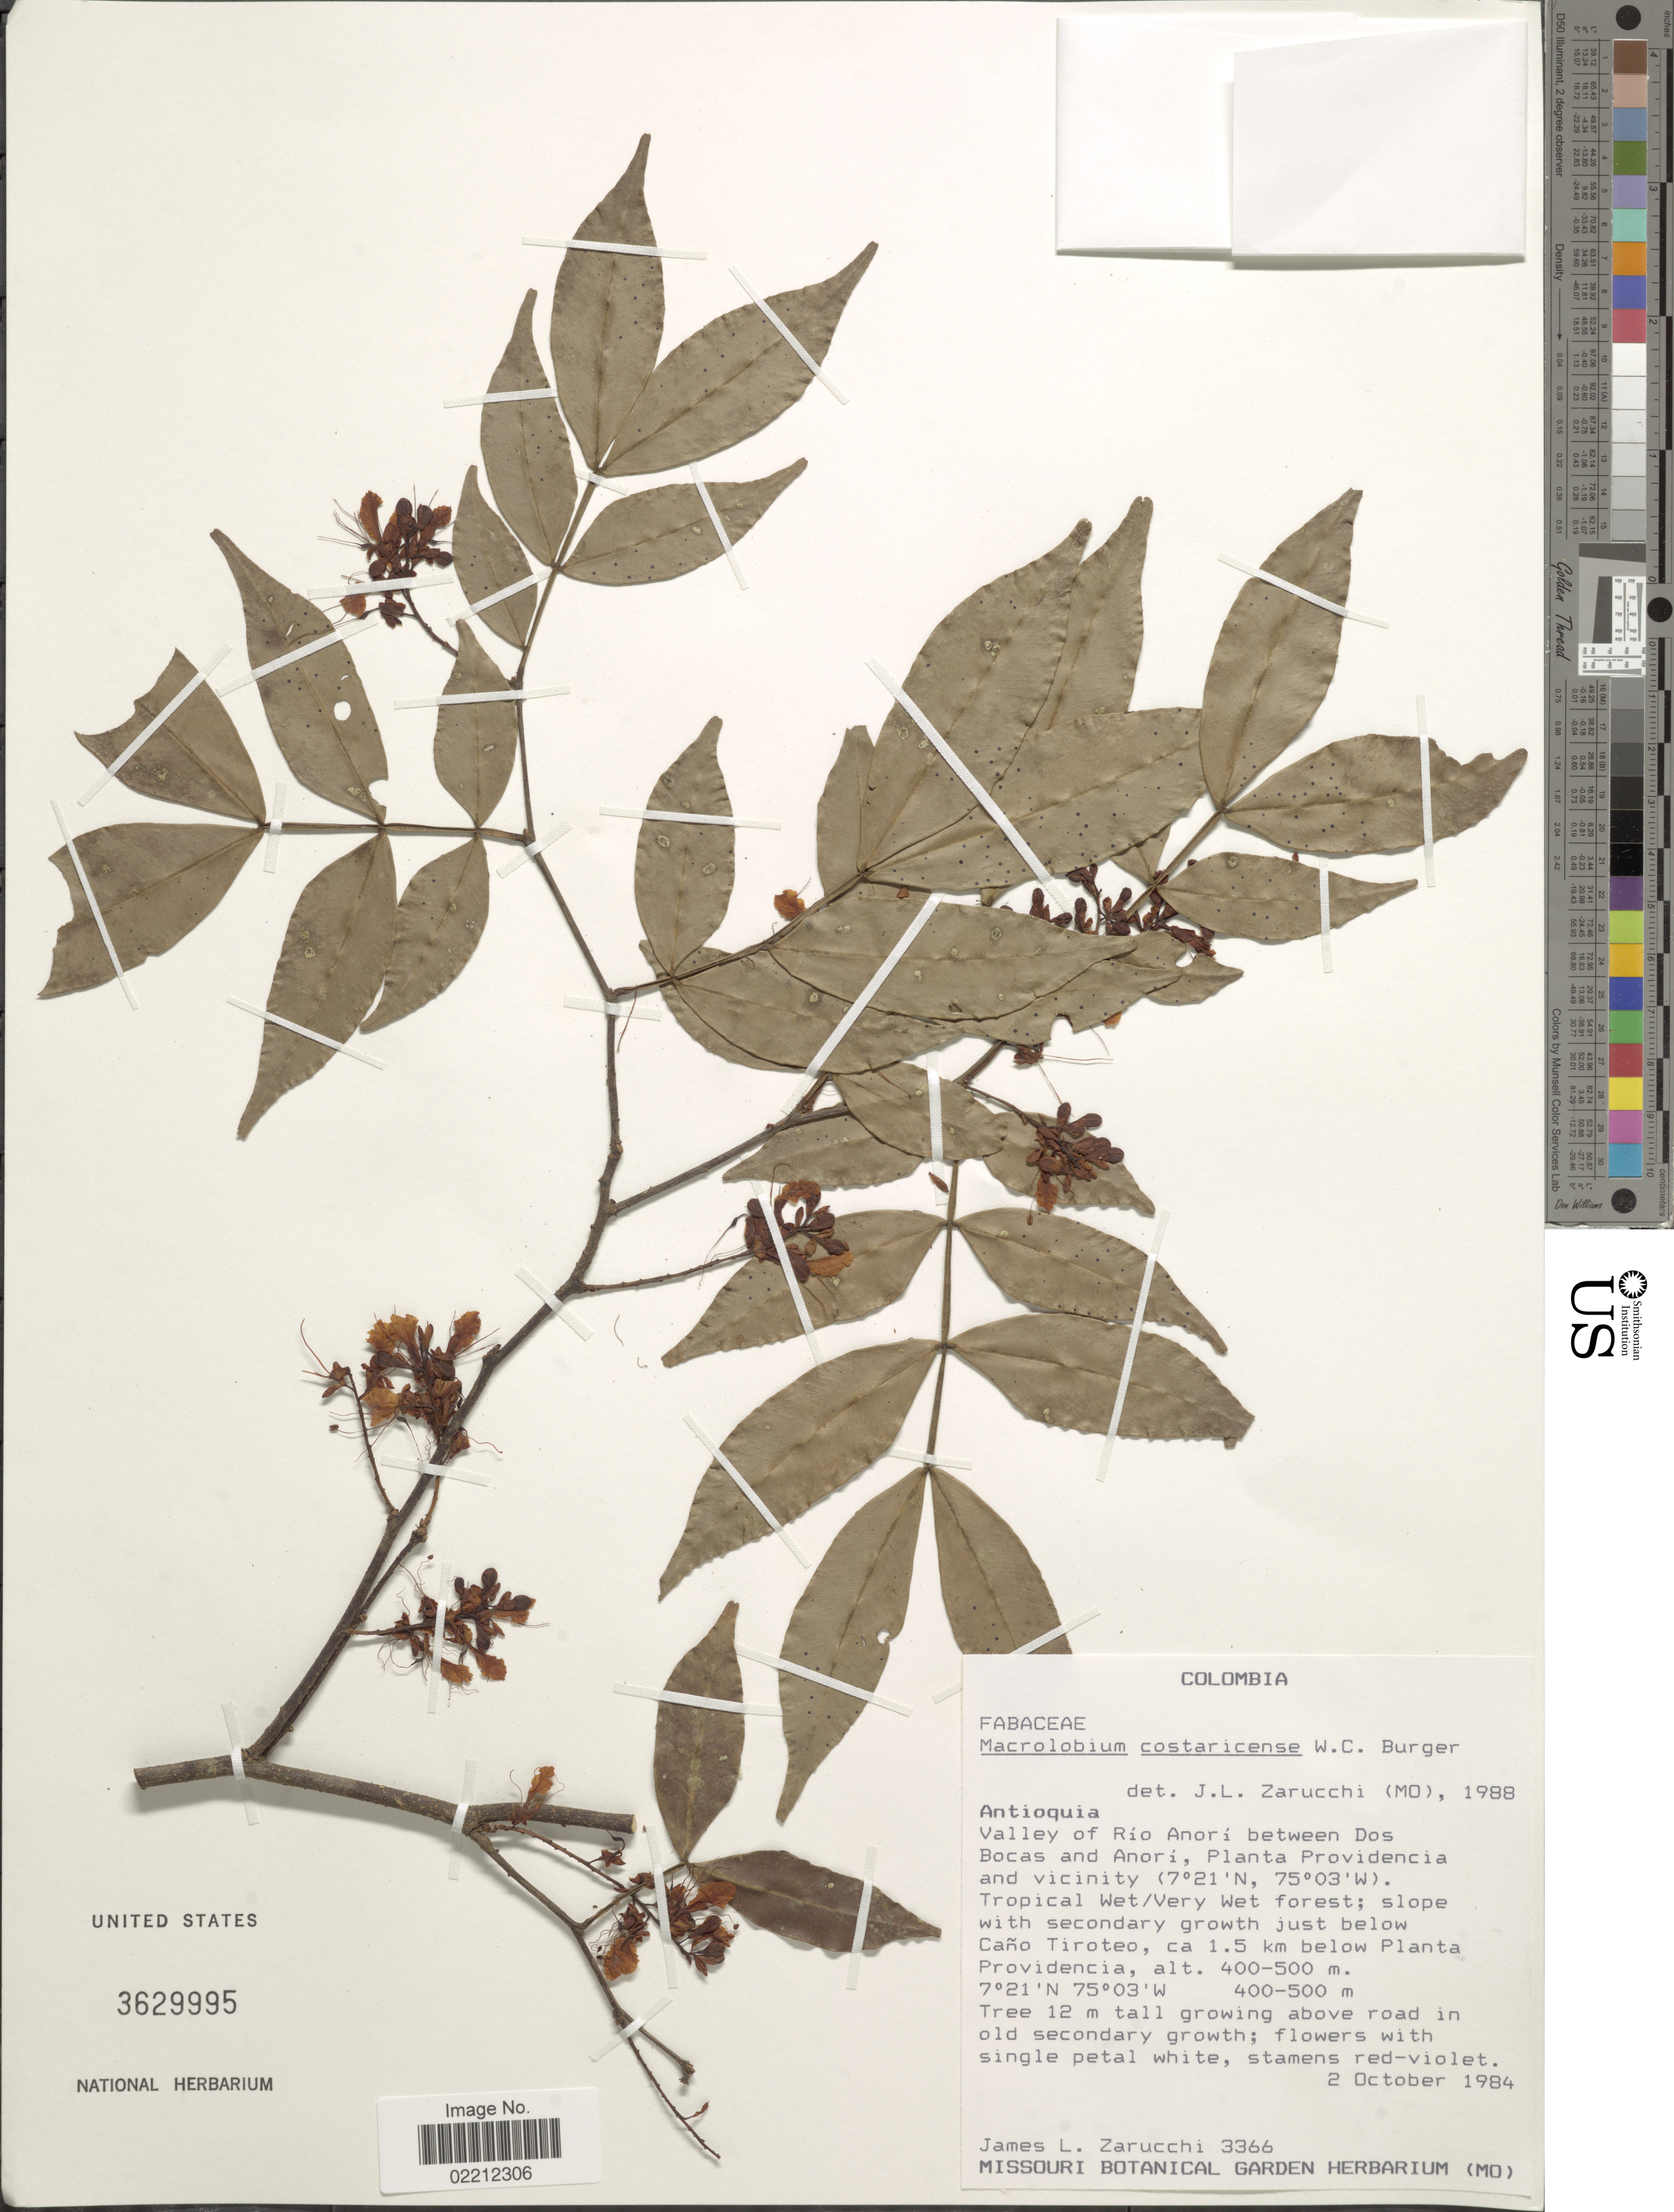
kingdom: Plantae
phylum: Tracheophyta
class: Magnoliopsida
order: Fabales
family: Fabaceae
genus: Macrolobium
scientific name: Macrolobium costaricense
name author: W.C. Burger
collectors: J. L. Zarucchi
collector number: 3366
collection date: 1984-10-02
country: Colombia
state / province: Antioquia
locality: Valley of Rio Anori between Dos Bocas and Anori, Planta Providencia and Vicinity.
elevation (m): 400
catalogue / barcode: US 3629995